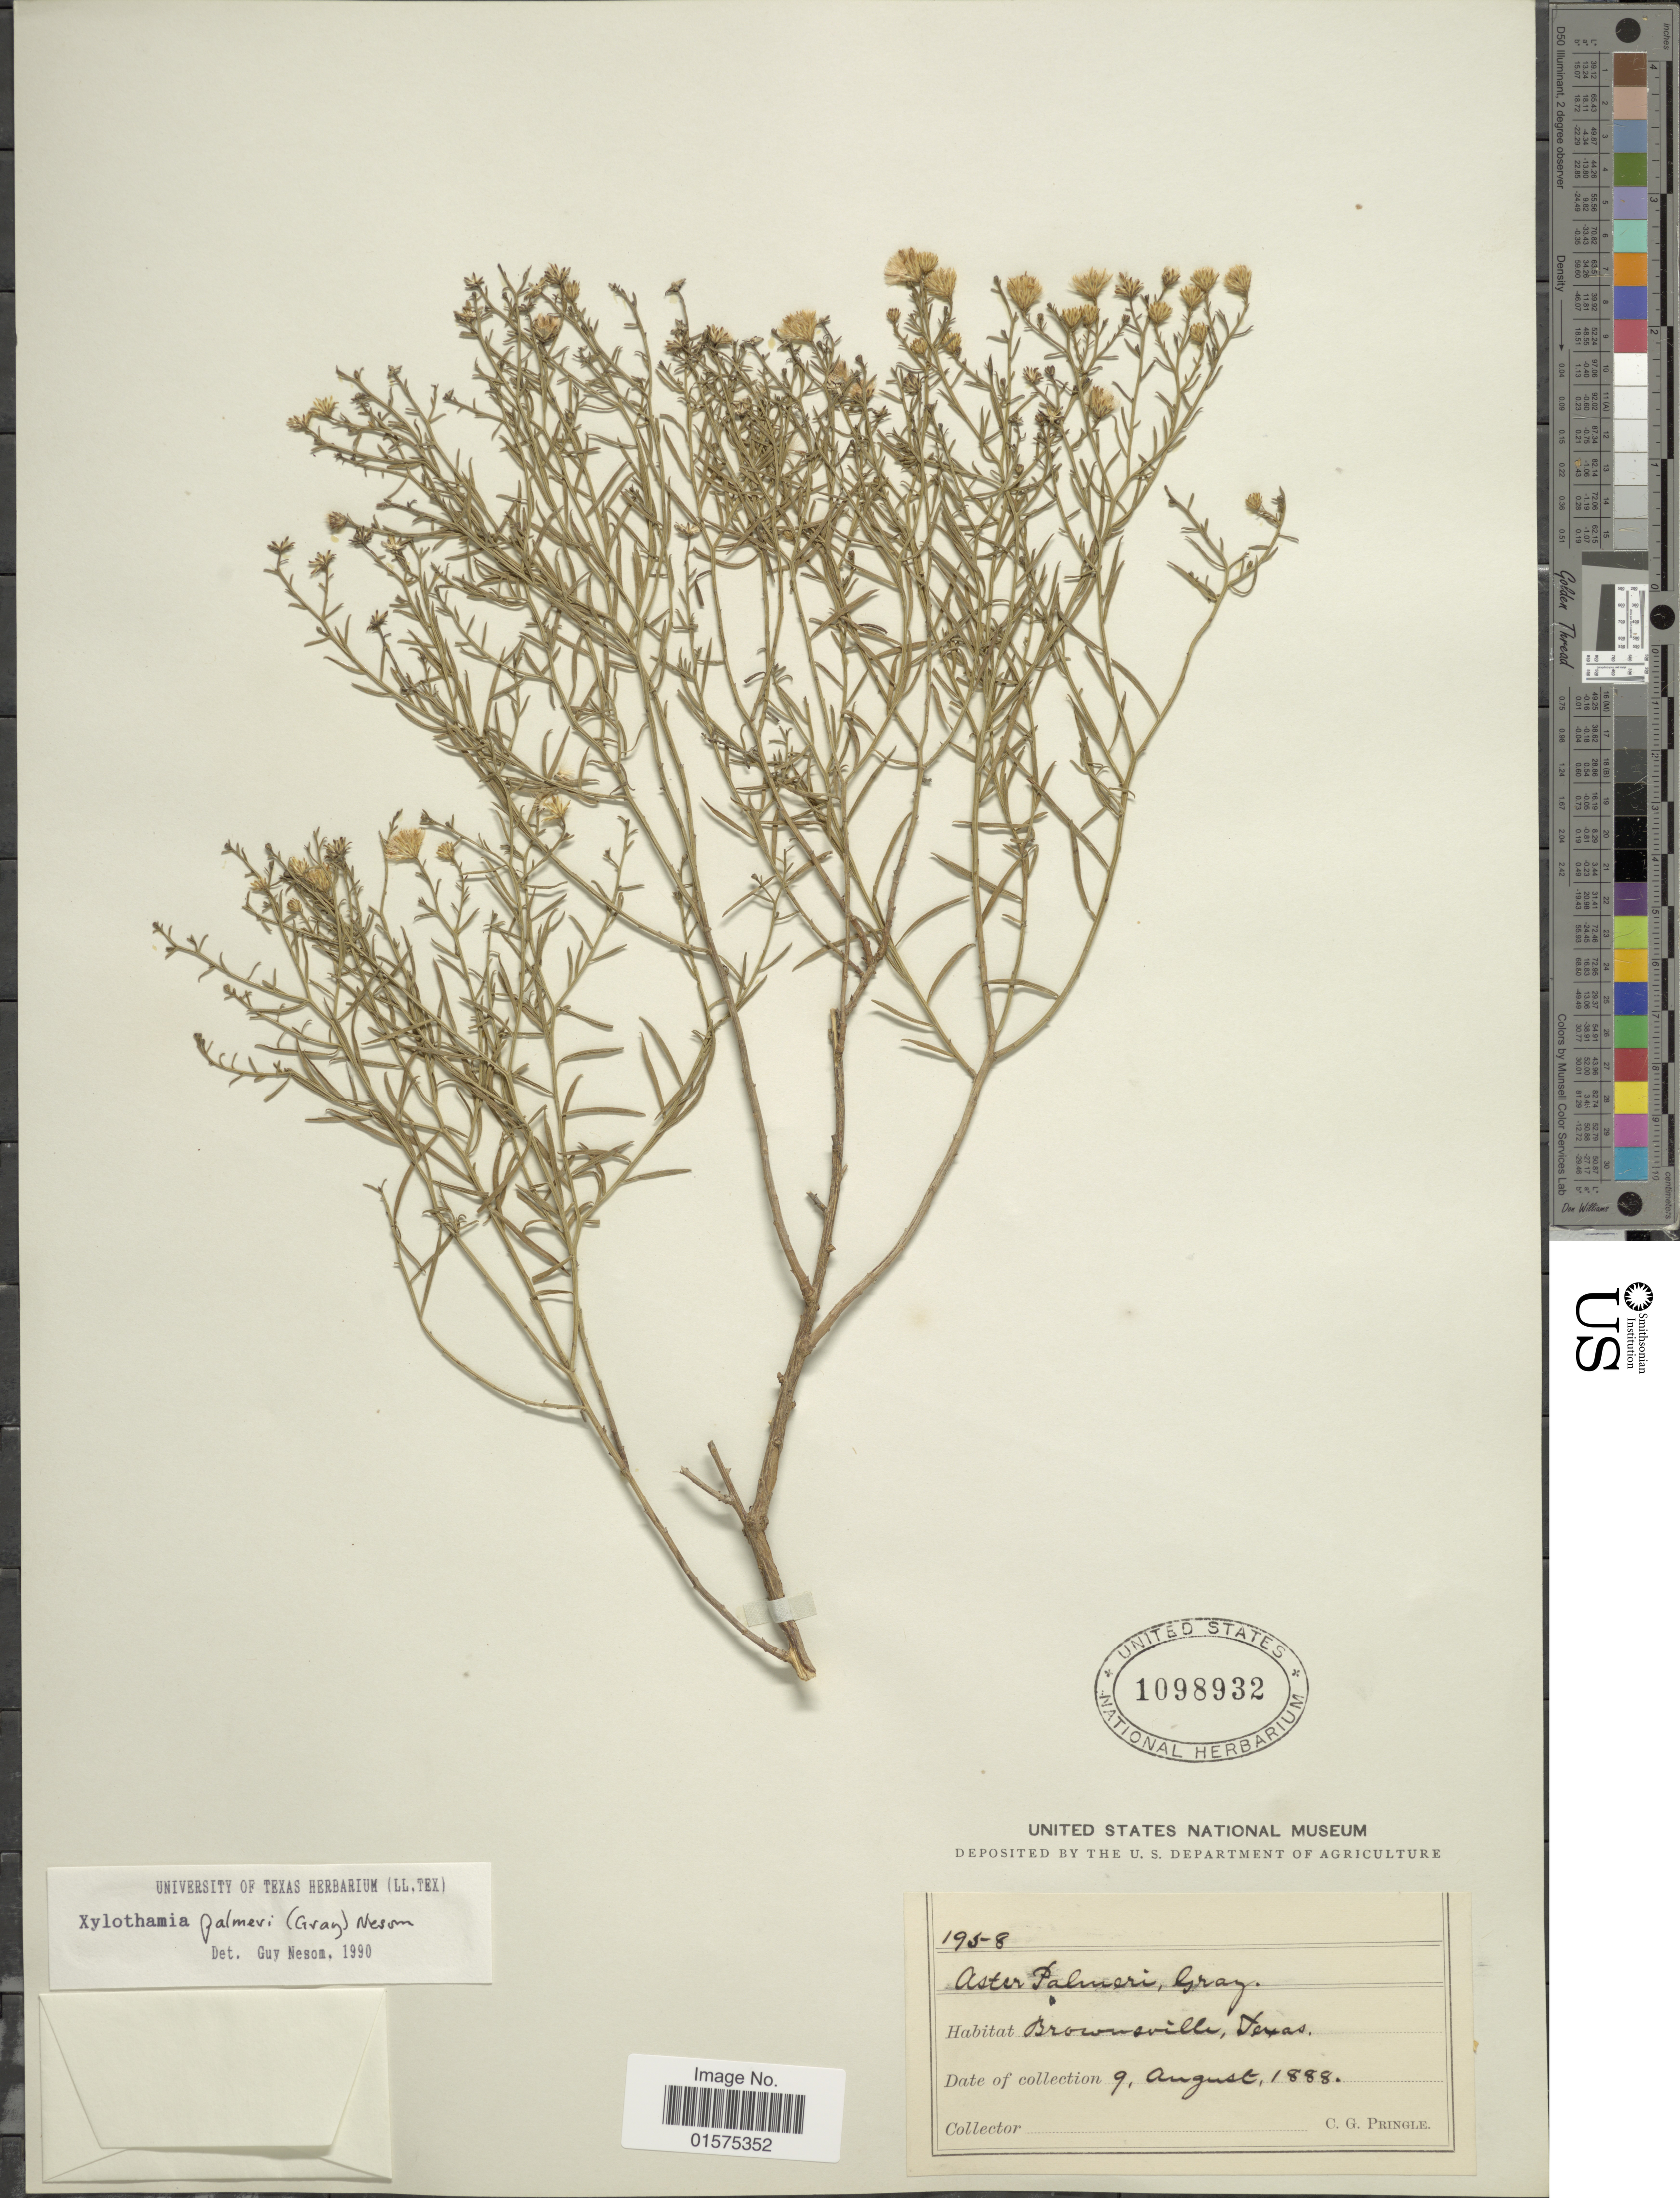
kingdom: Plantae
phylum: Tracheophyta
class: Magnoliopsida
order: Asterales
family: Asteraceae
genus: Neonesomia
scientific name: Neonesomia palmeri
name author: (A. Gray) & R.P.Roberts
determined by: Urbatsch, Lowell E., Curator (LSU), Louisiana State University (UNITED STATES)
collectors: C. G. Pringle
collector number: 1958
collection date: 1888-08-09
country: United States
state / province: Texas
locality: Brownsville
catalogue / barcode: US 1098932